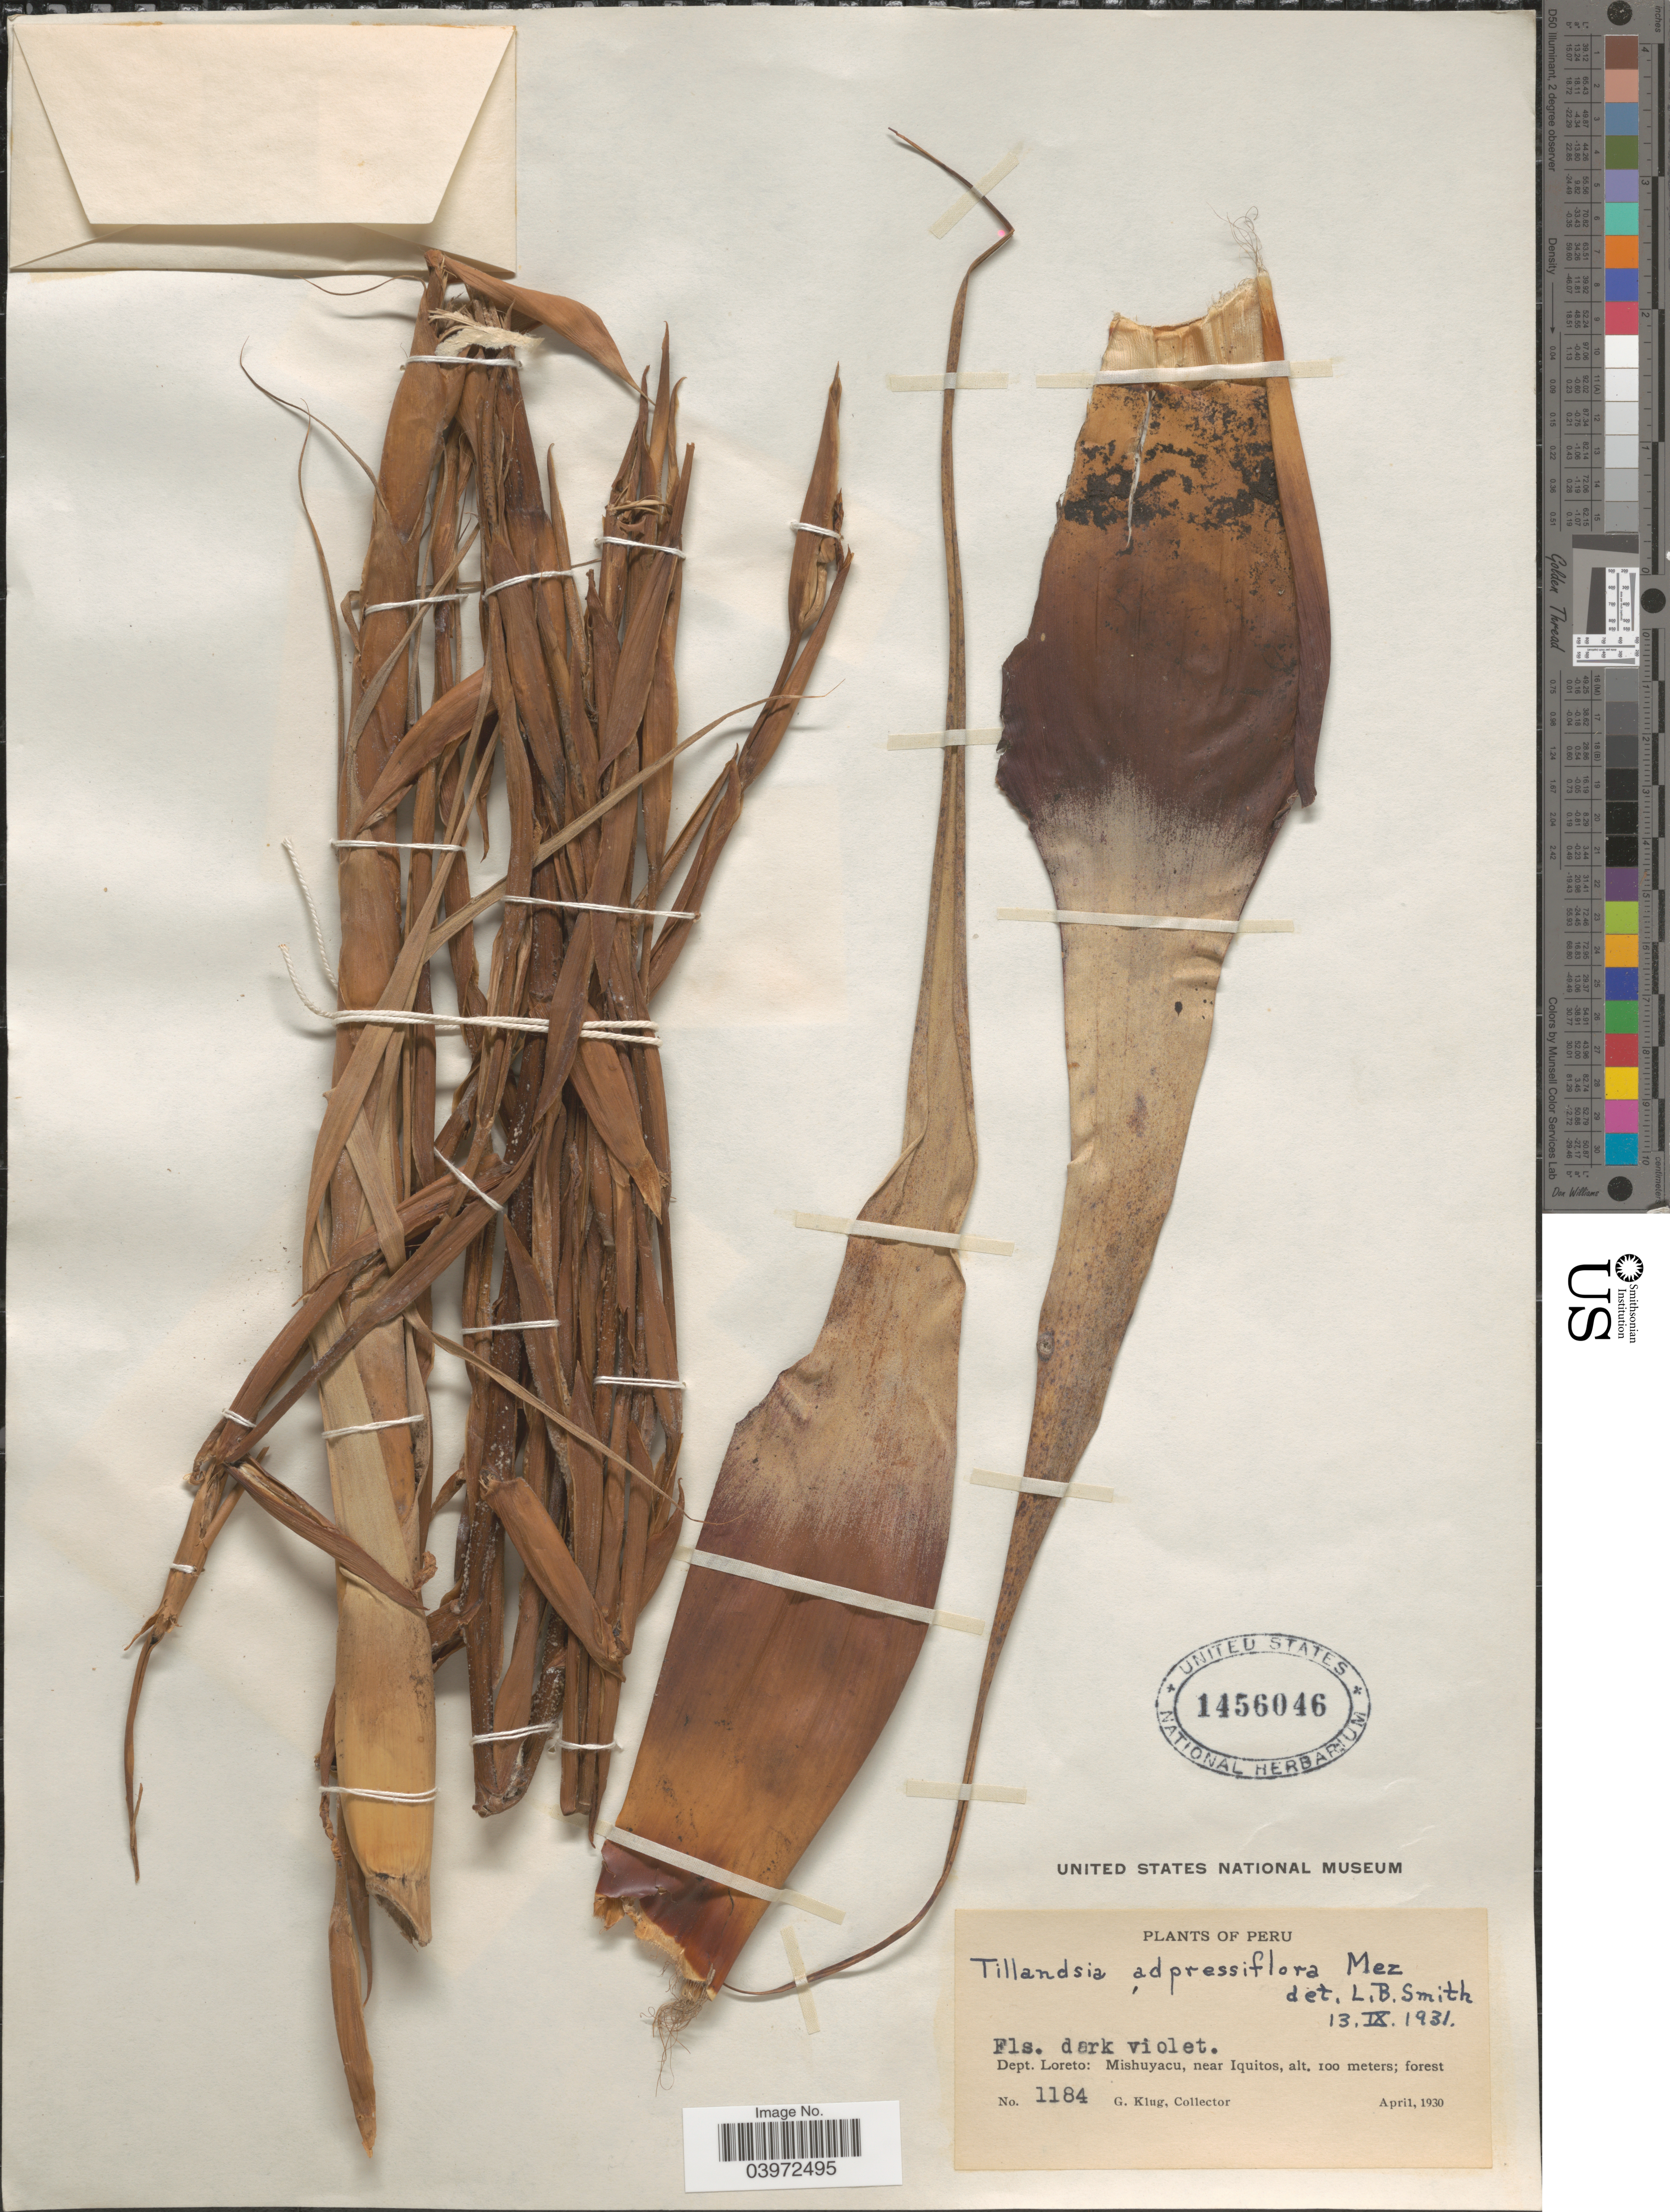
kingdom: Plantae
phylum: Tracheophyta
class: Liliopsida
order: Poales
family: Bromeliaceae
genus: Tillandsia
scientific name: Tillandsia adpressiflora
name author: Mez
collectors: G. Klug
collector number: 1184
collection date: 1930-04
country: Peru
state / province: Loreto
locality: Dept. Loreto: Mishuyacu, near Iquitos.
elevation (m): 100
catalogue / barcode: US 1456046